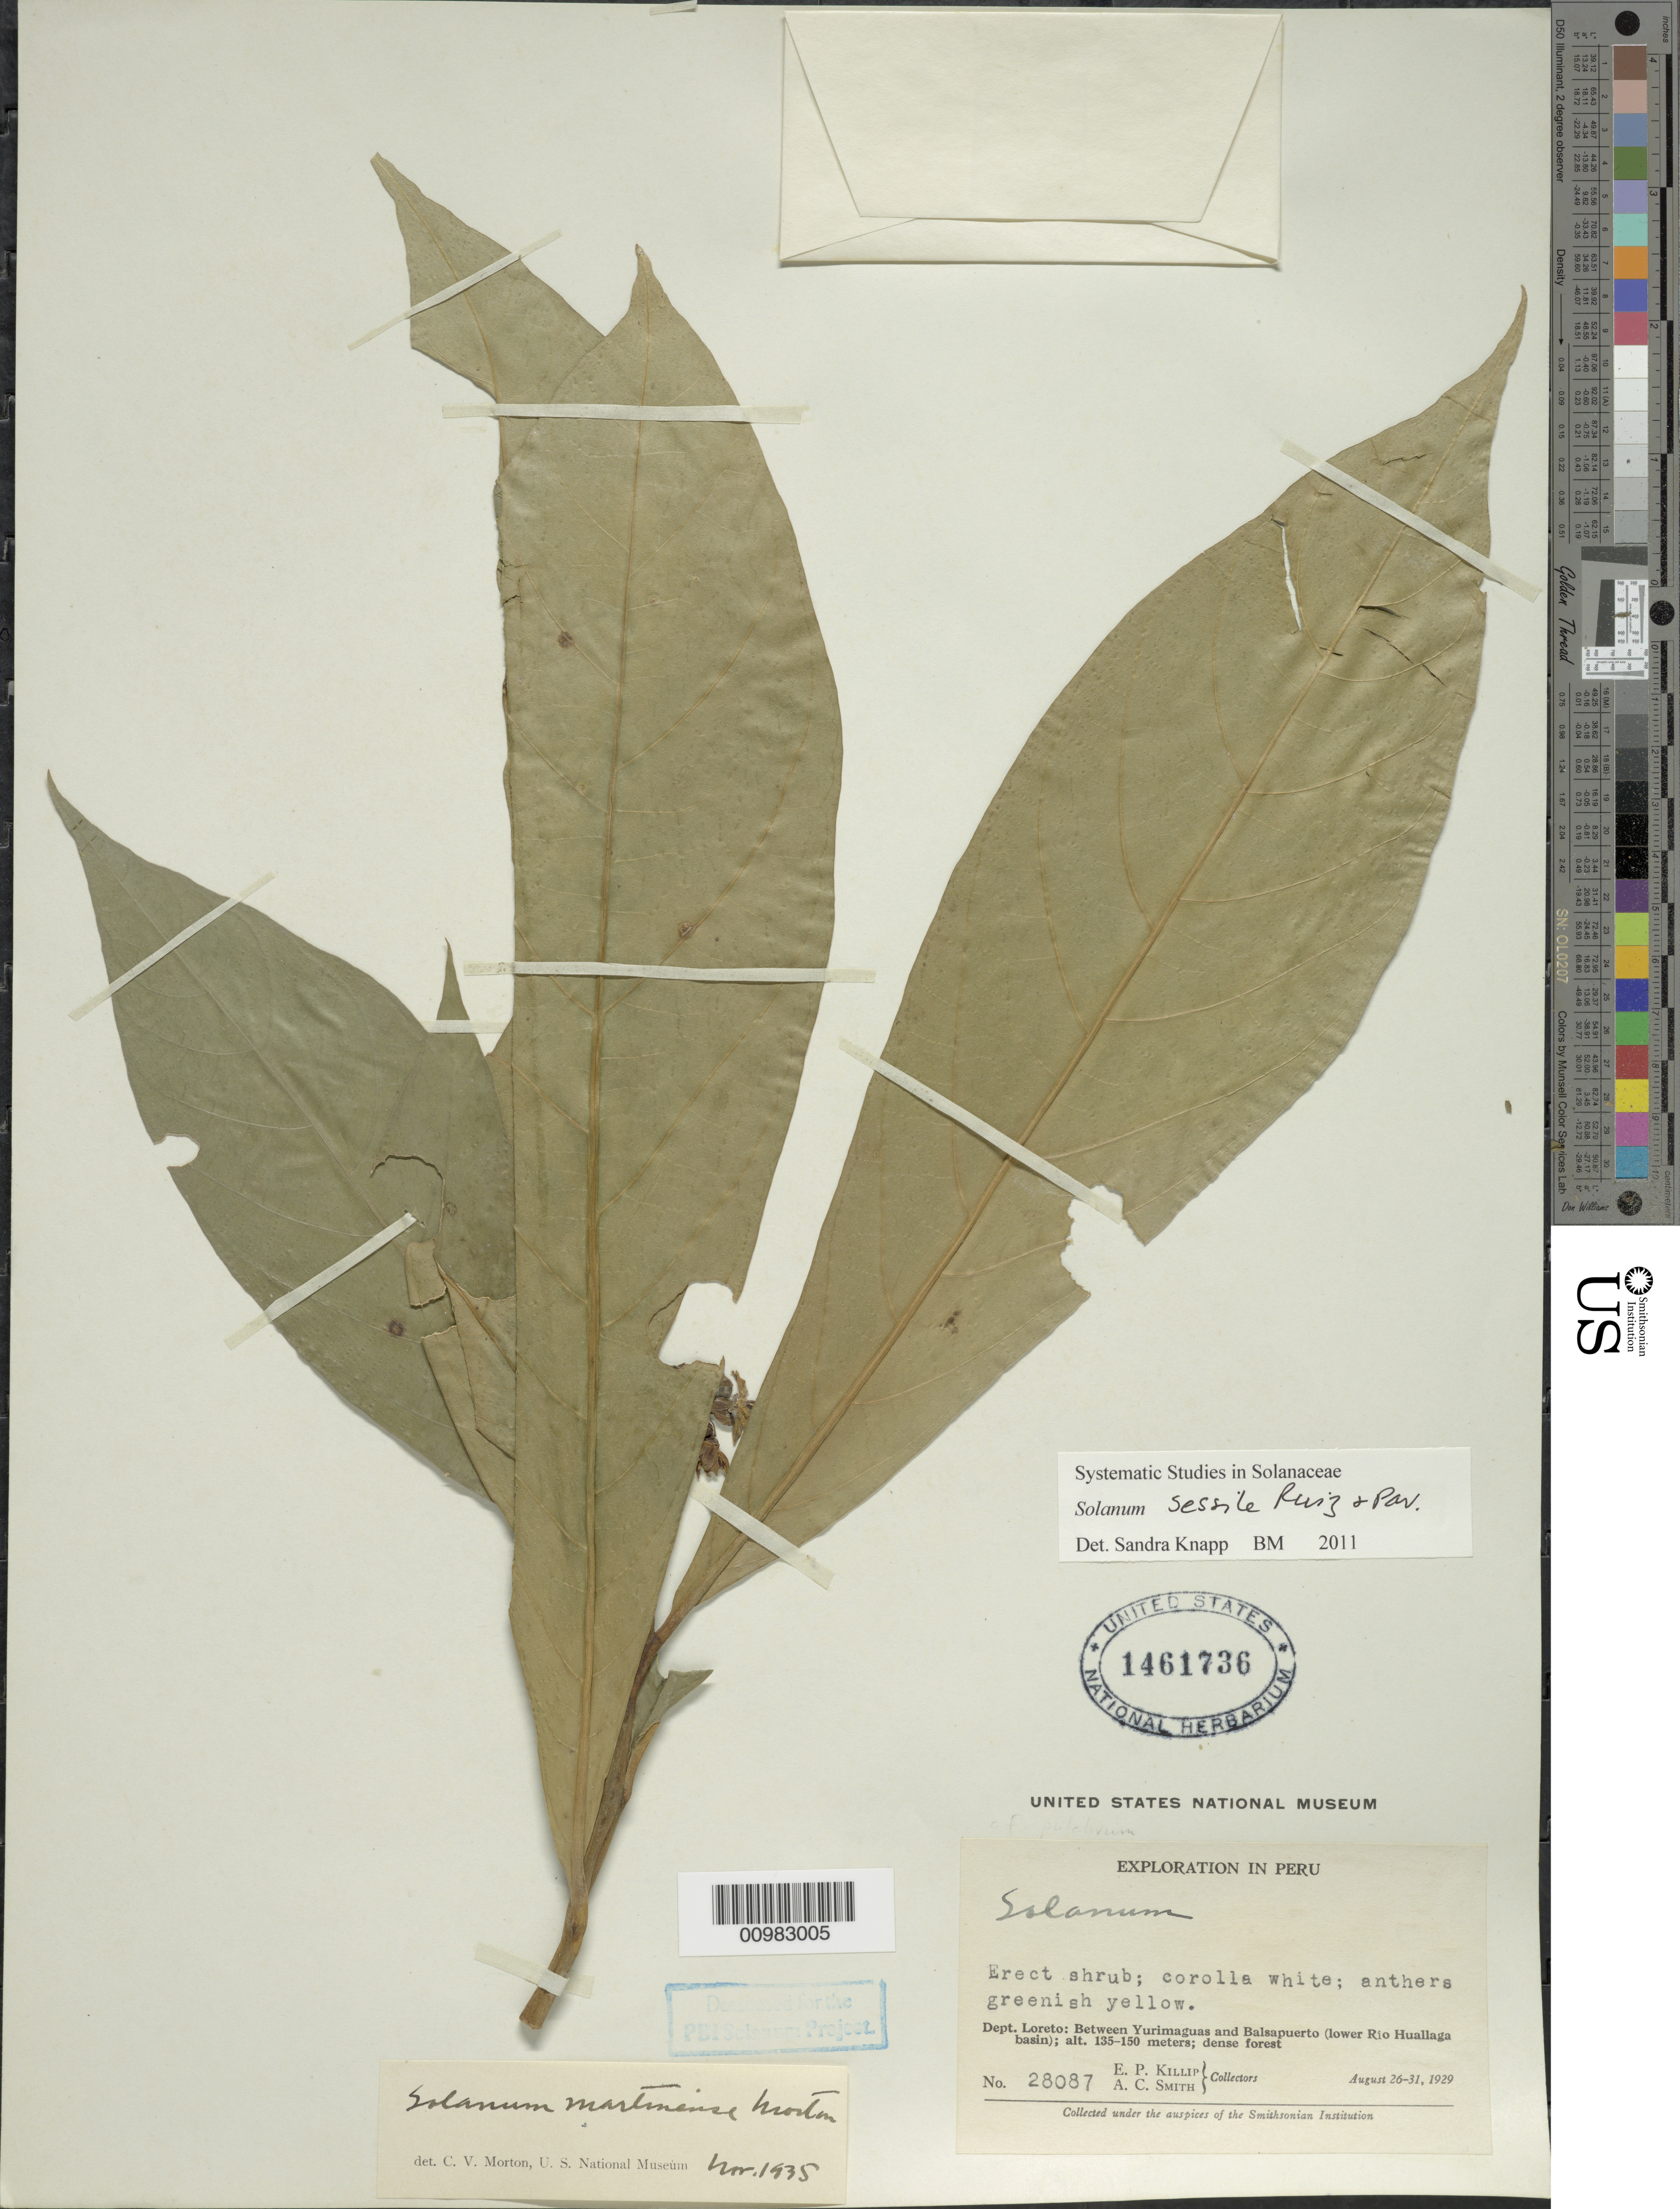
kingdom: Plantae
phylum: Tracheophyta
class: Magnoliopsida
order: Solanales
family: Solanaceae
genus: Solanum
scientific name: Solanum sessile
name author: Ruiz & Pav.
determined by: Knapp, S. D.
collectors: E. P. Killip & A. C. Smith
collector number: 28087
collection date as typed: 26 Aug 1929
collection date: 1929-08-26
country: Peru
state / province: Loreto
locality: between Yurimaguas and Balsapuerto, lower Río Huallaga basin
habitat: dense forest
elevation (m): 135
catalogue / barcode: US 1461736